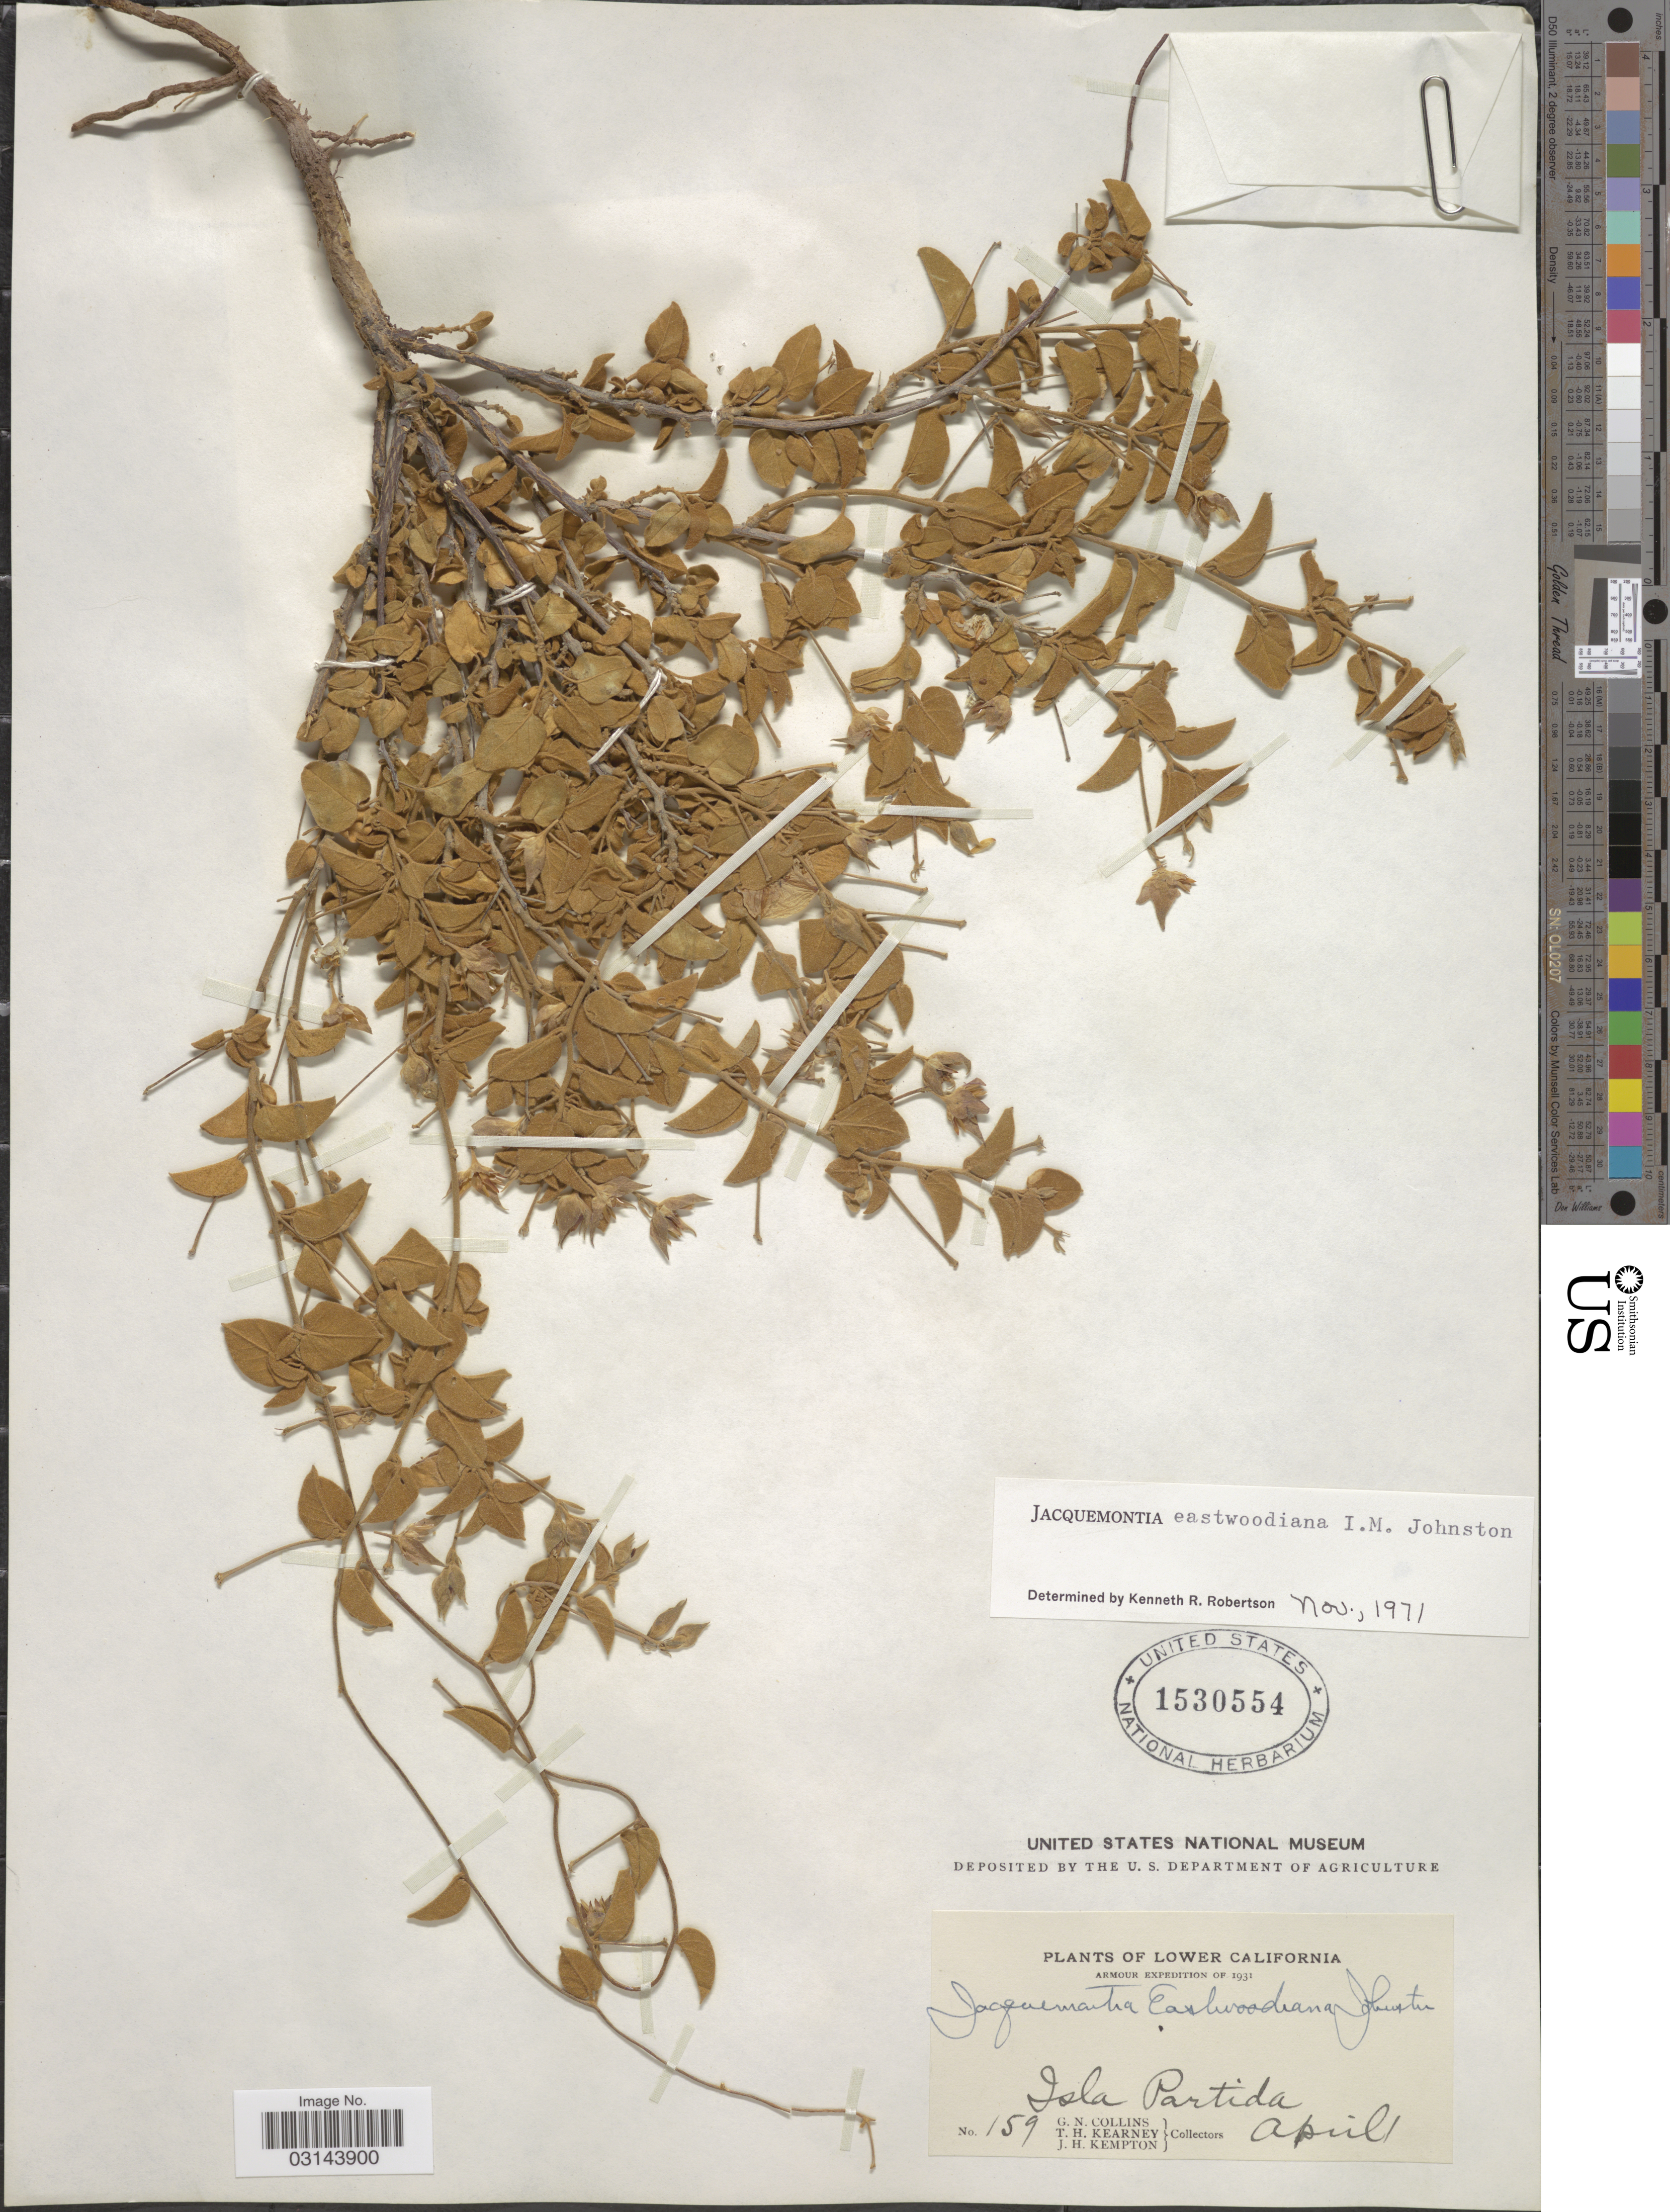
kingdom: Plantae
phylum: Tracheophyta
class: Magnoliopsida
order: Solanales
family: Convolvulaceae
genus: Jacquemontia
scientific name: Jacquemontia eastwoodiana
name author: I.M. Johnst.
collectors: G. Collins, T. H. Kearney & J. H. Kempton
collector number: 159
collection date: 1931-04-01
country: Mexico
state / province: Baja California Norte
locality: Lower California. Isla Partida.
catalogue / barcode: US 1530554